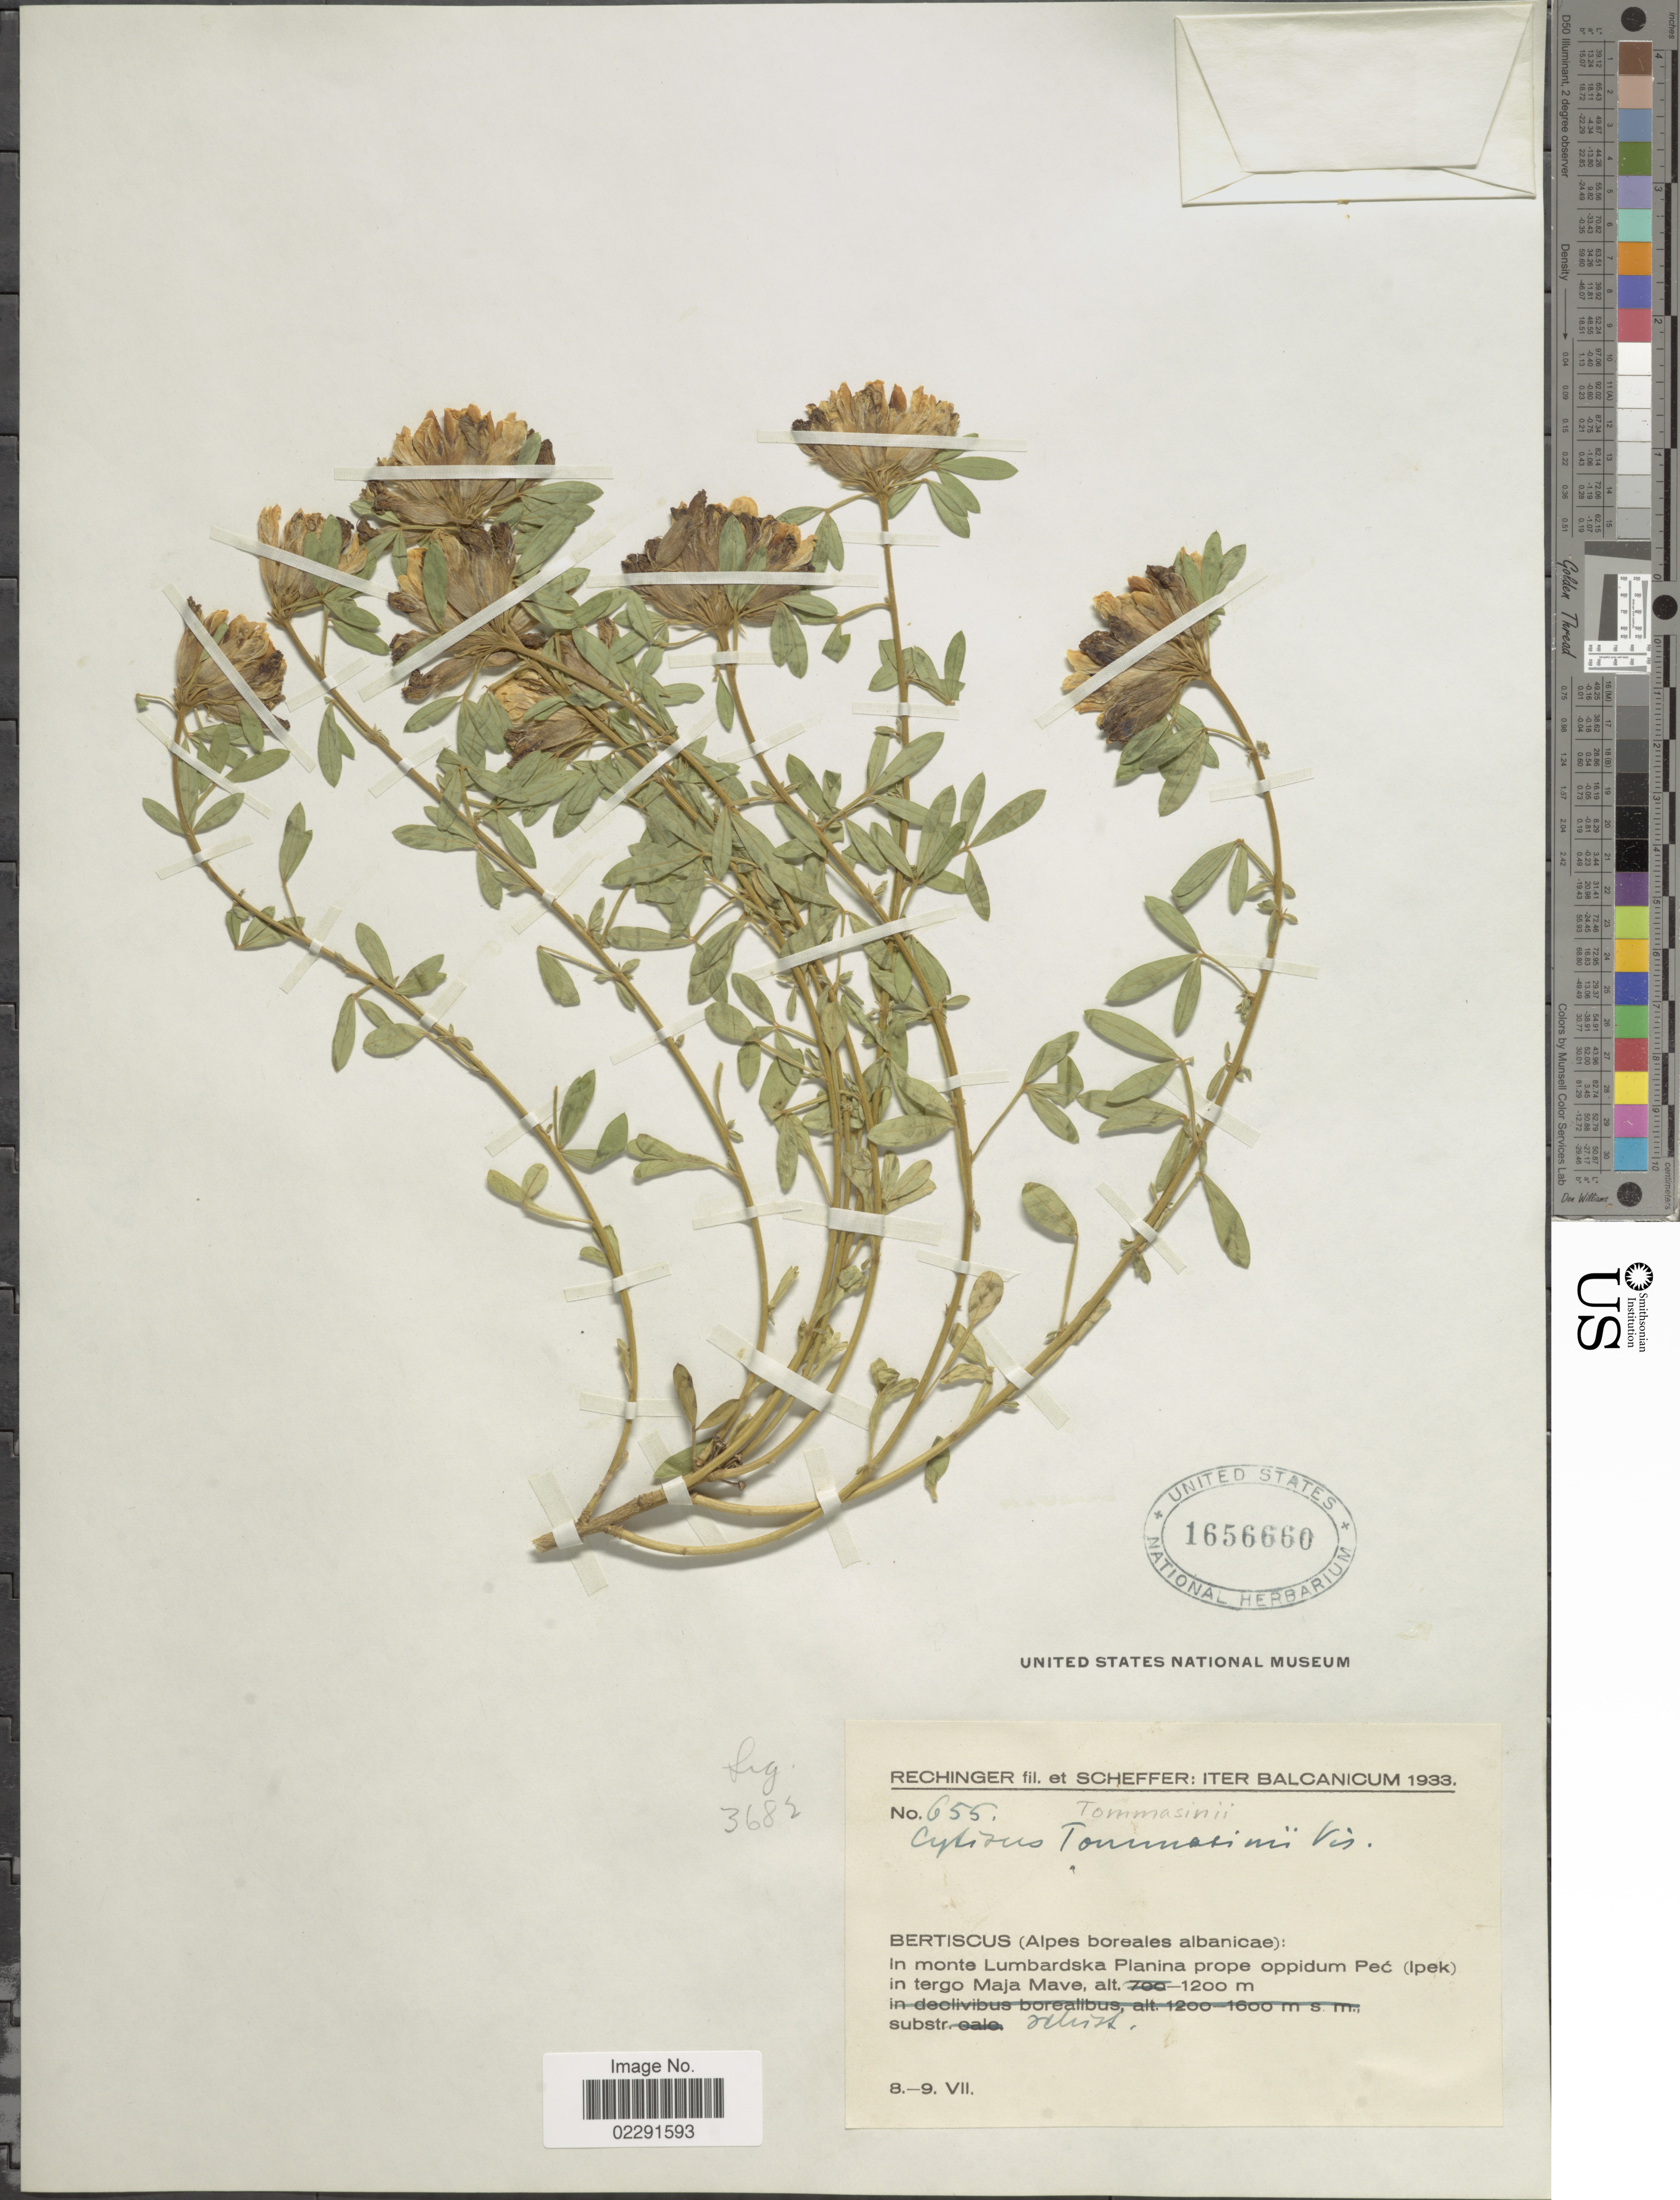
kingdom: Plantae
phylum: Tracheophyta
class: Magnoliopsida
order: Fabales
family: Fabaceae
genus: Cytisus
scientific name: Cytisus tommasinii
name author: Vis.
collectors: -- Rechinger & Scheffer, --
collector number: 655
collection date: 1933-07-08/1933-07-09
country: Kosovo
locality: Iter Balcanicum, Bertiscus (Alpes boreales albanicae): in monte Lumbardska Planina prope oppidum Pec (Ipek) in tergo Maja Mave.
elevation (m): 1200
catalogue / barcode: US 1656660